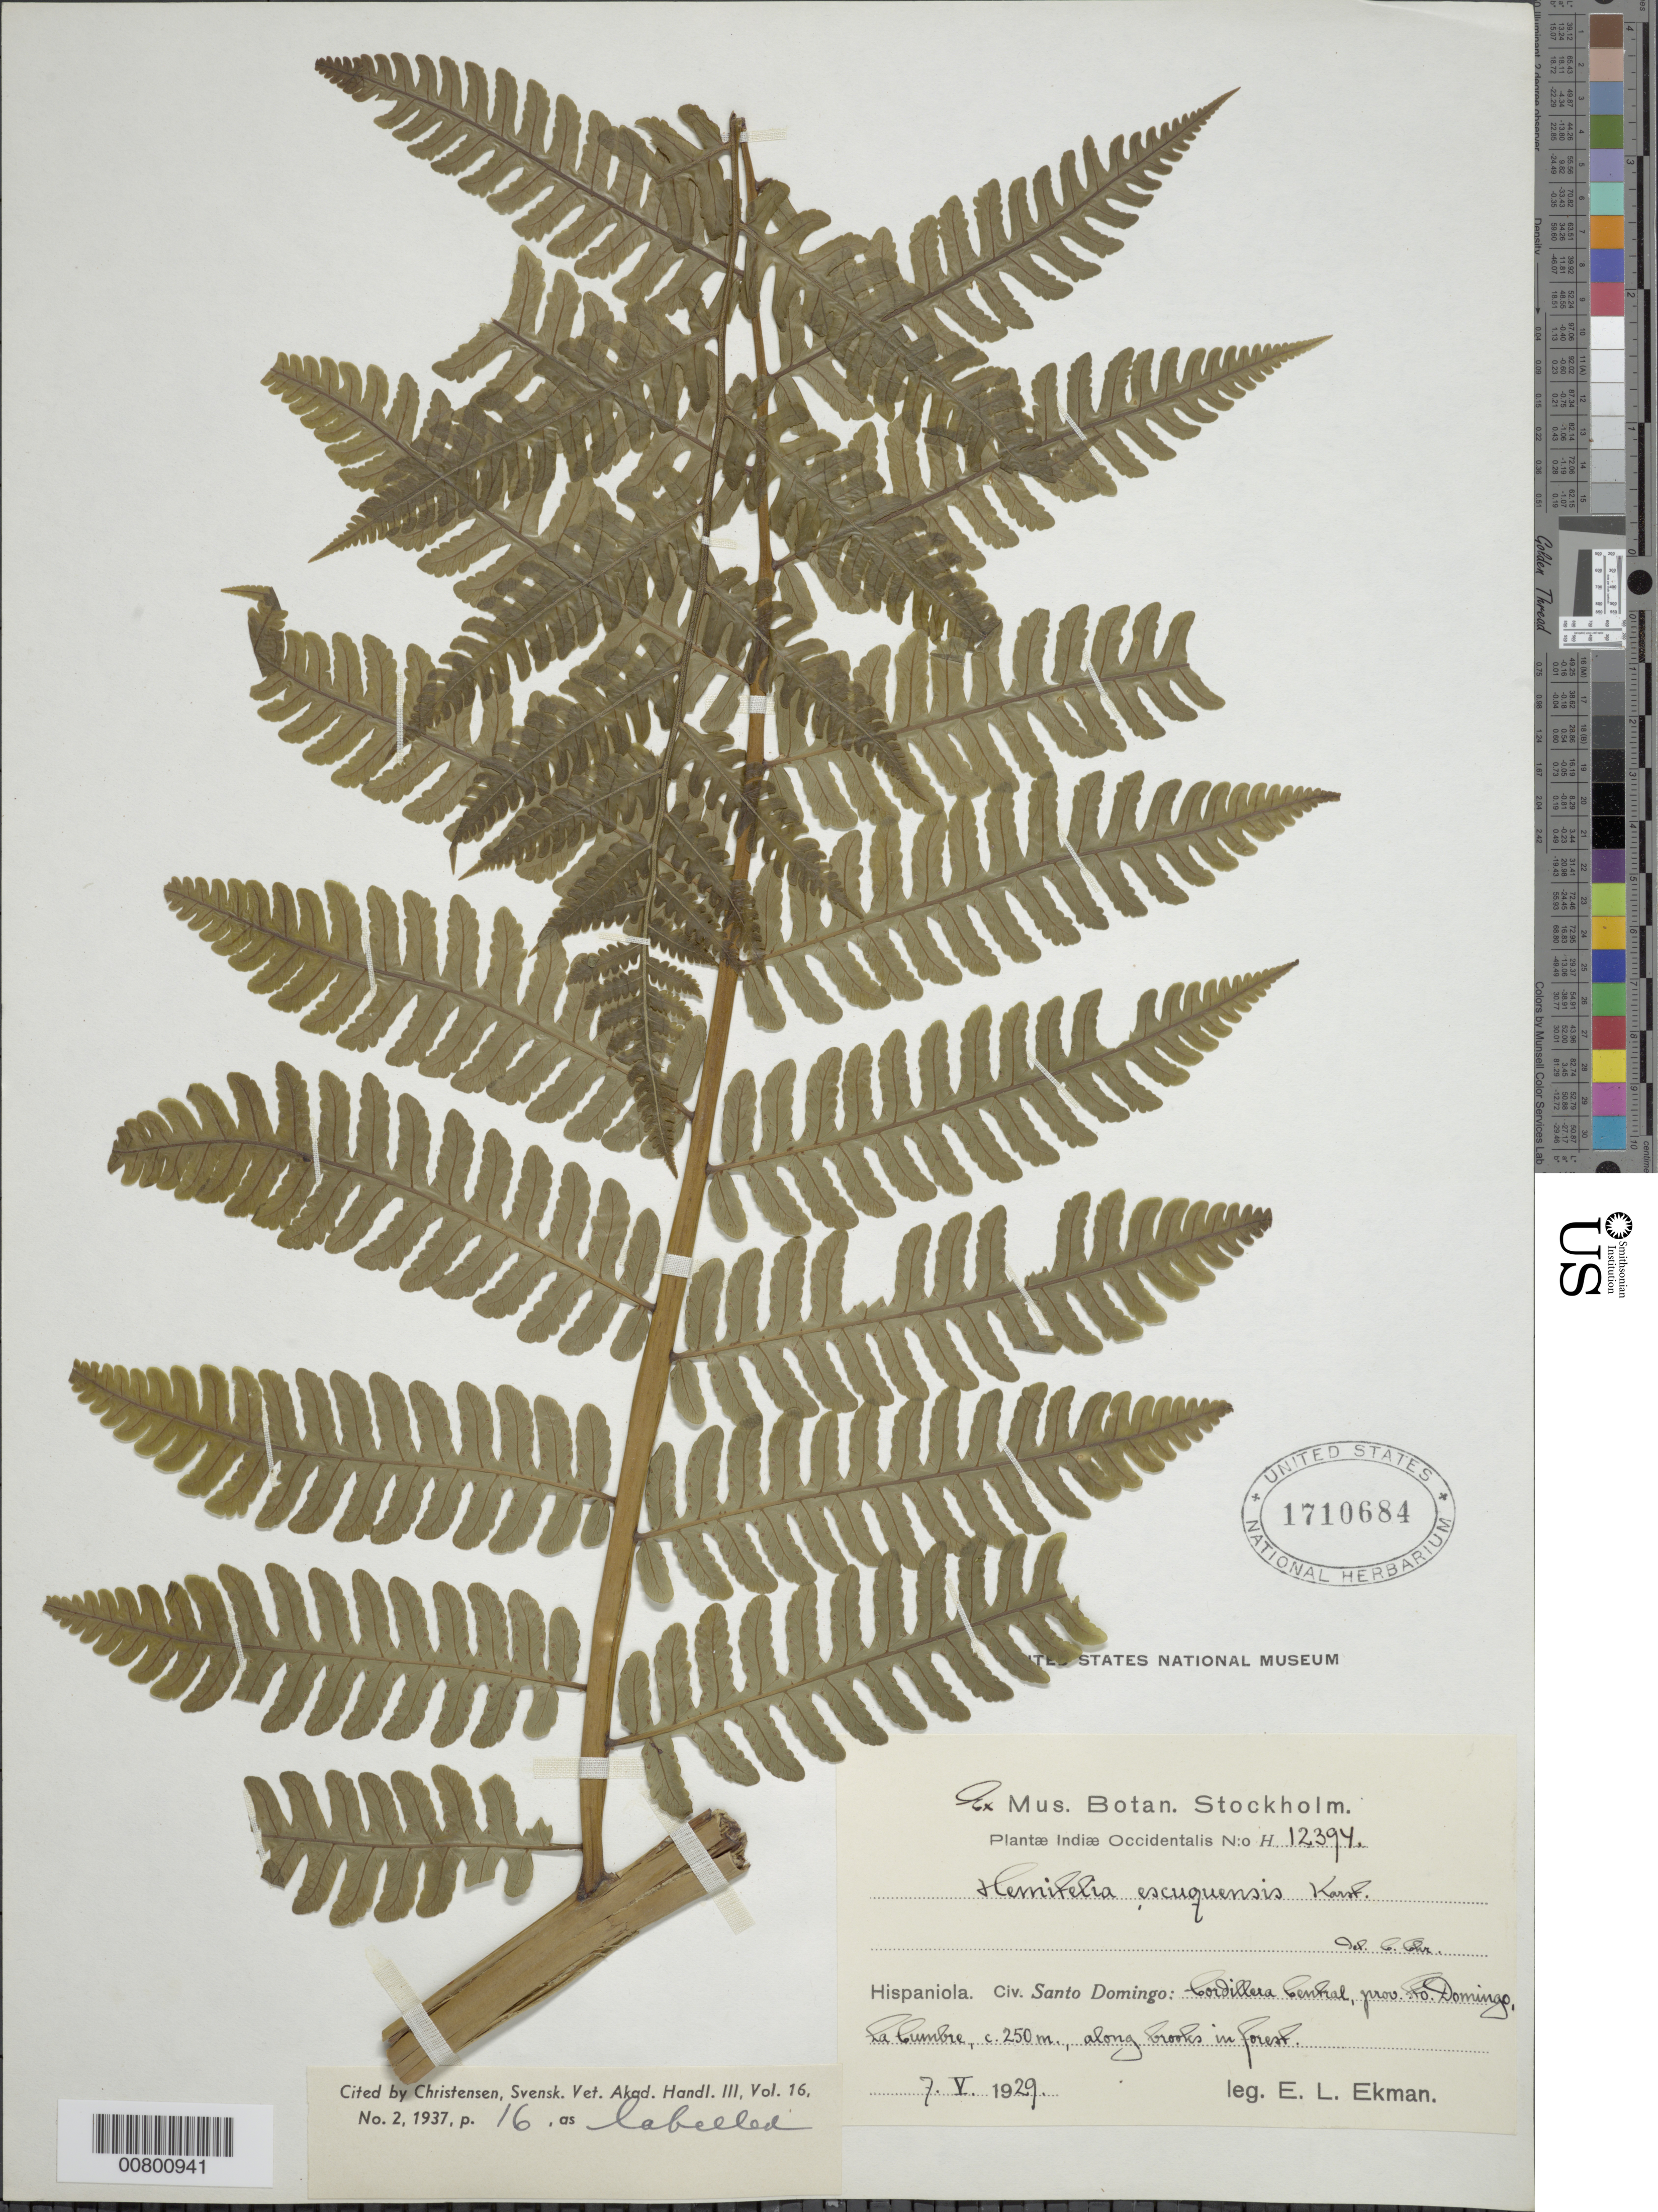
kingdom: Plantae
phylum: Tracheophyta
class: Polypodiopsida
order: Cyatheales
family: Cyatheaceae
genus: Cyathea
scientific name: Cyathea andina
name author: Domin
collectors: E. L. Ekman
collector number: H 12394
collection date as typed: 07 May 1929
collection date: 1929-05-07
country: Dominican Republic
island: Hispaniola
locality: Prov. Santo Domingo, Cordillera Central, La Cumbre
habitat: Forest, along brooks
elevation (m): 250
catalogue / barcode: US 1710684